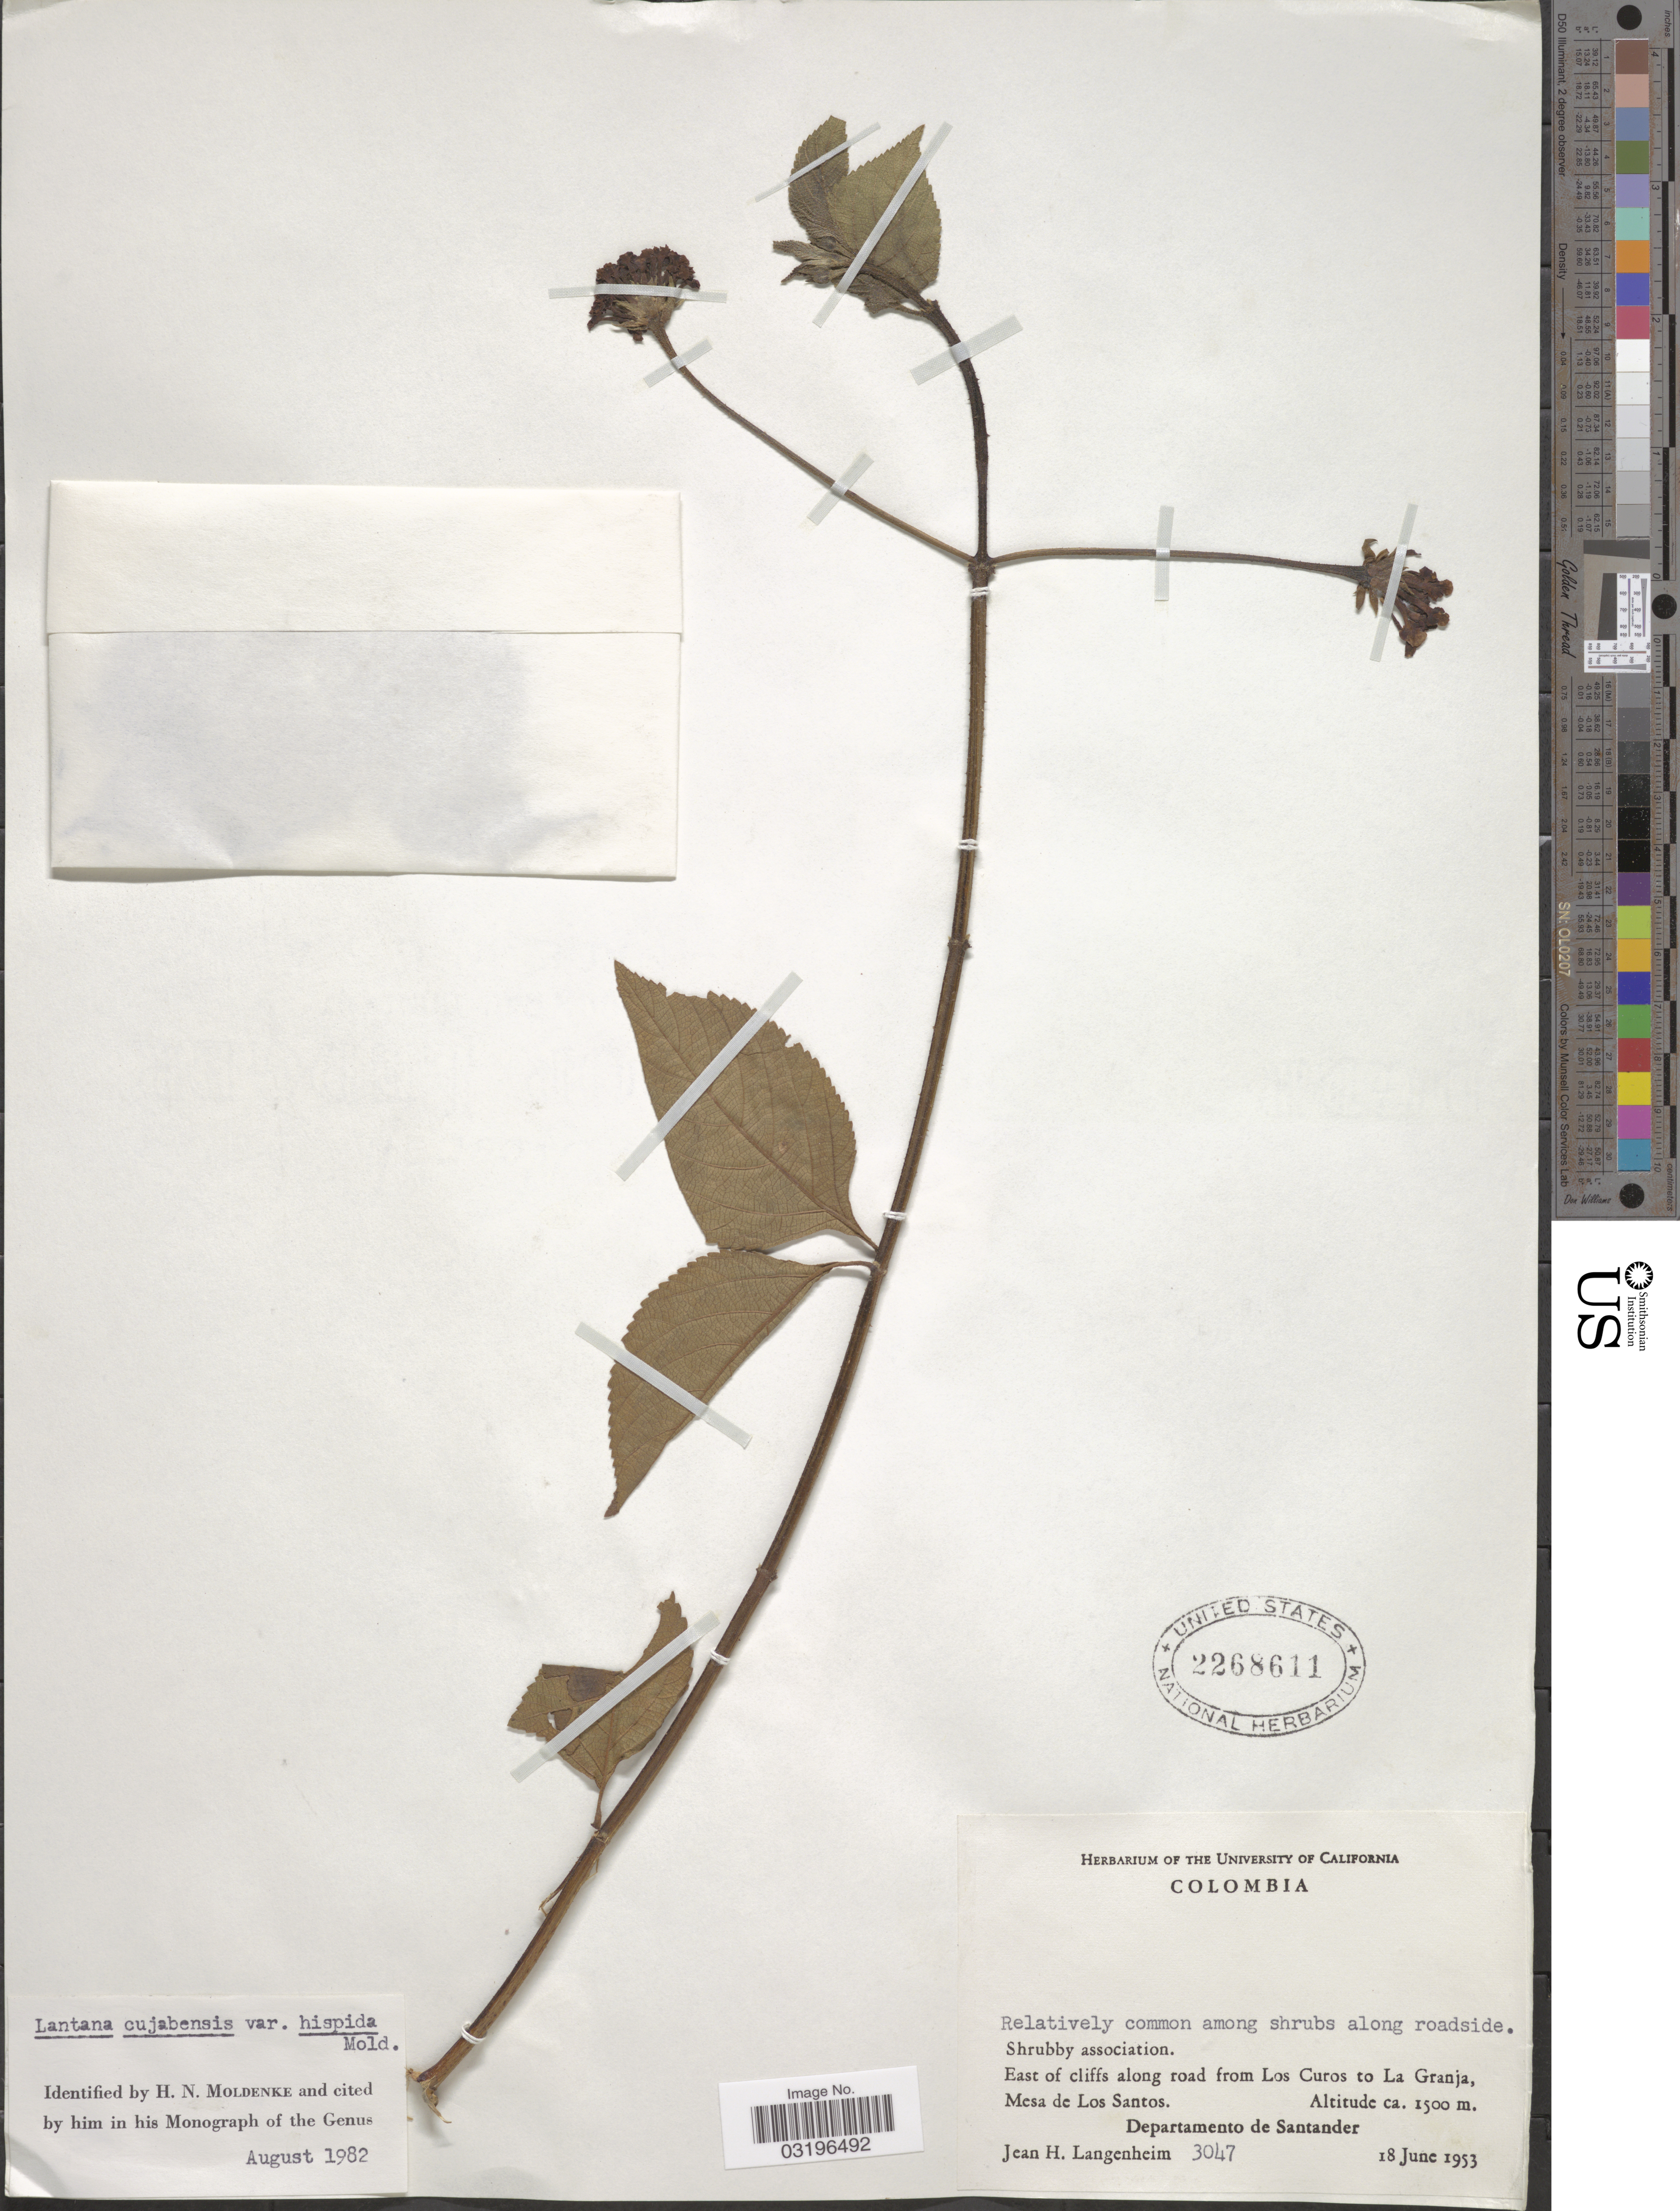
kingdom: Plantae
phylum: Tracheophyta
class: Magnoliopsida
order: Lamiales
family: Verbenaceae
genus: Lantana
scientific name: Lantana cujabensis var. hispida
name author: Moldenke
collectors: J. H. Langenheim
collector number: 3047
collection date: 1953-06-18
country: Colombia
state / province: Santander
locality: East of cliffs along road from Los Curos to La Granja, Mesa de Los Santos. Departamento de Santander.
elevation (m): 1500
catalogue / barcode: US 2268611